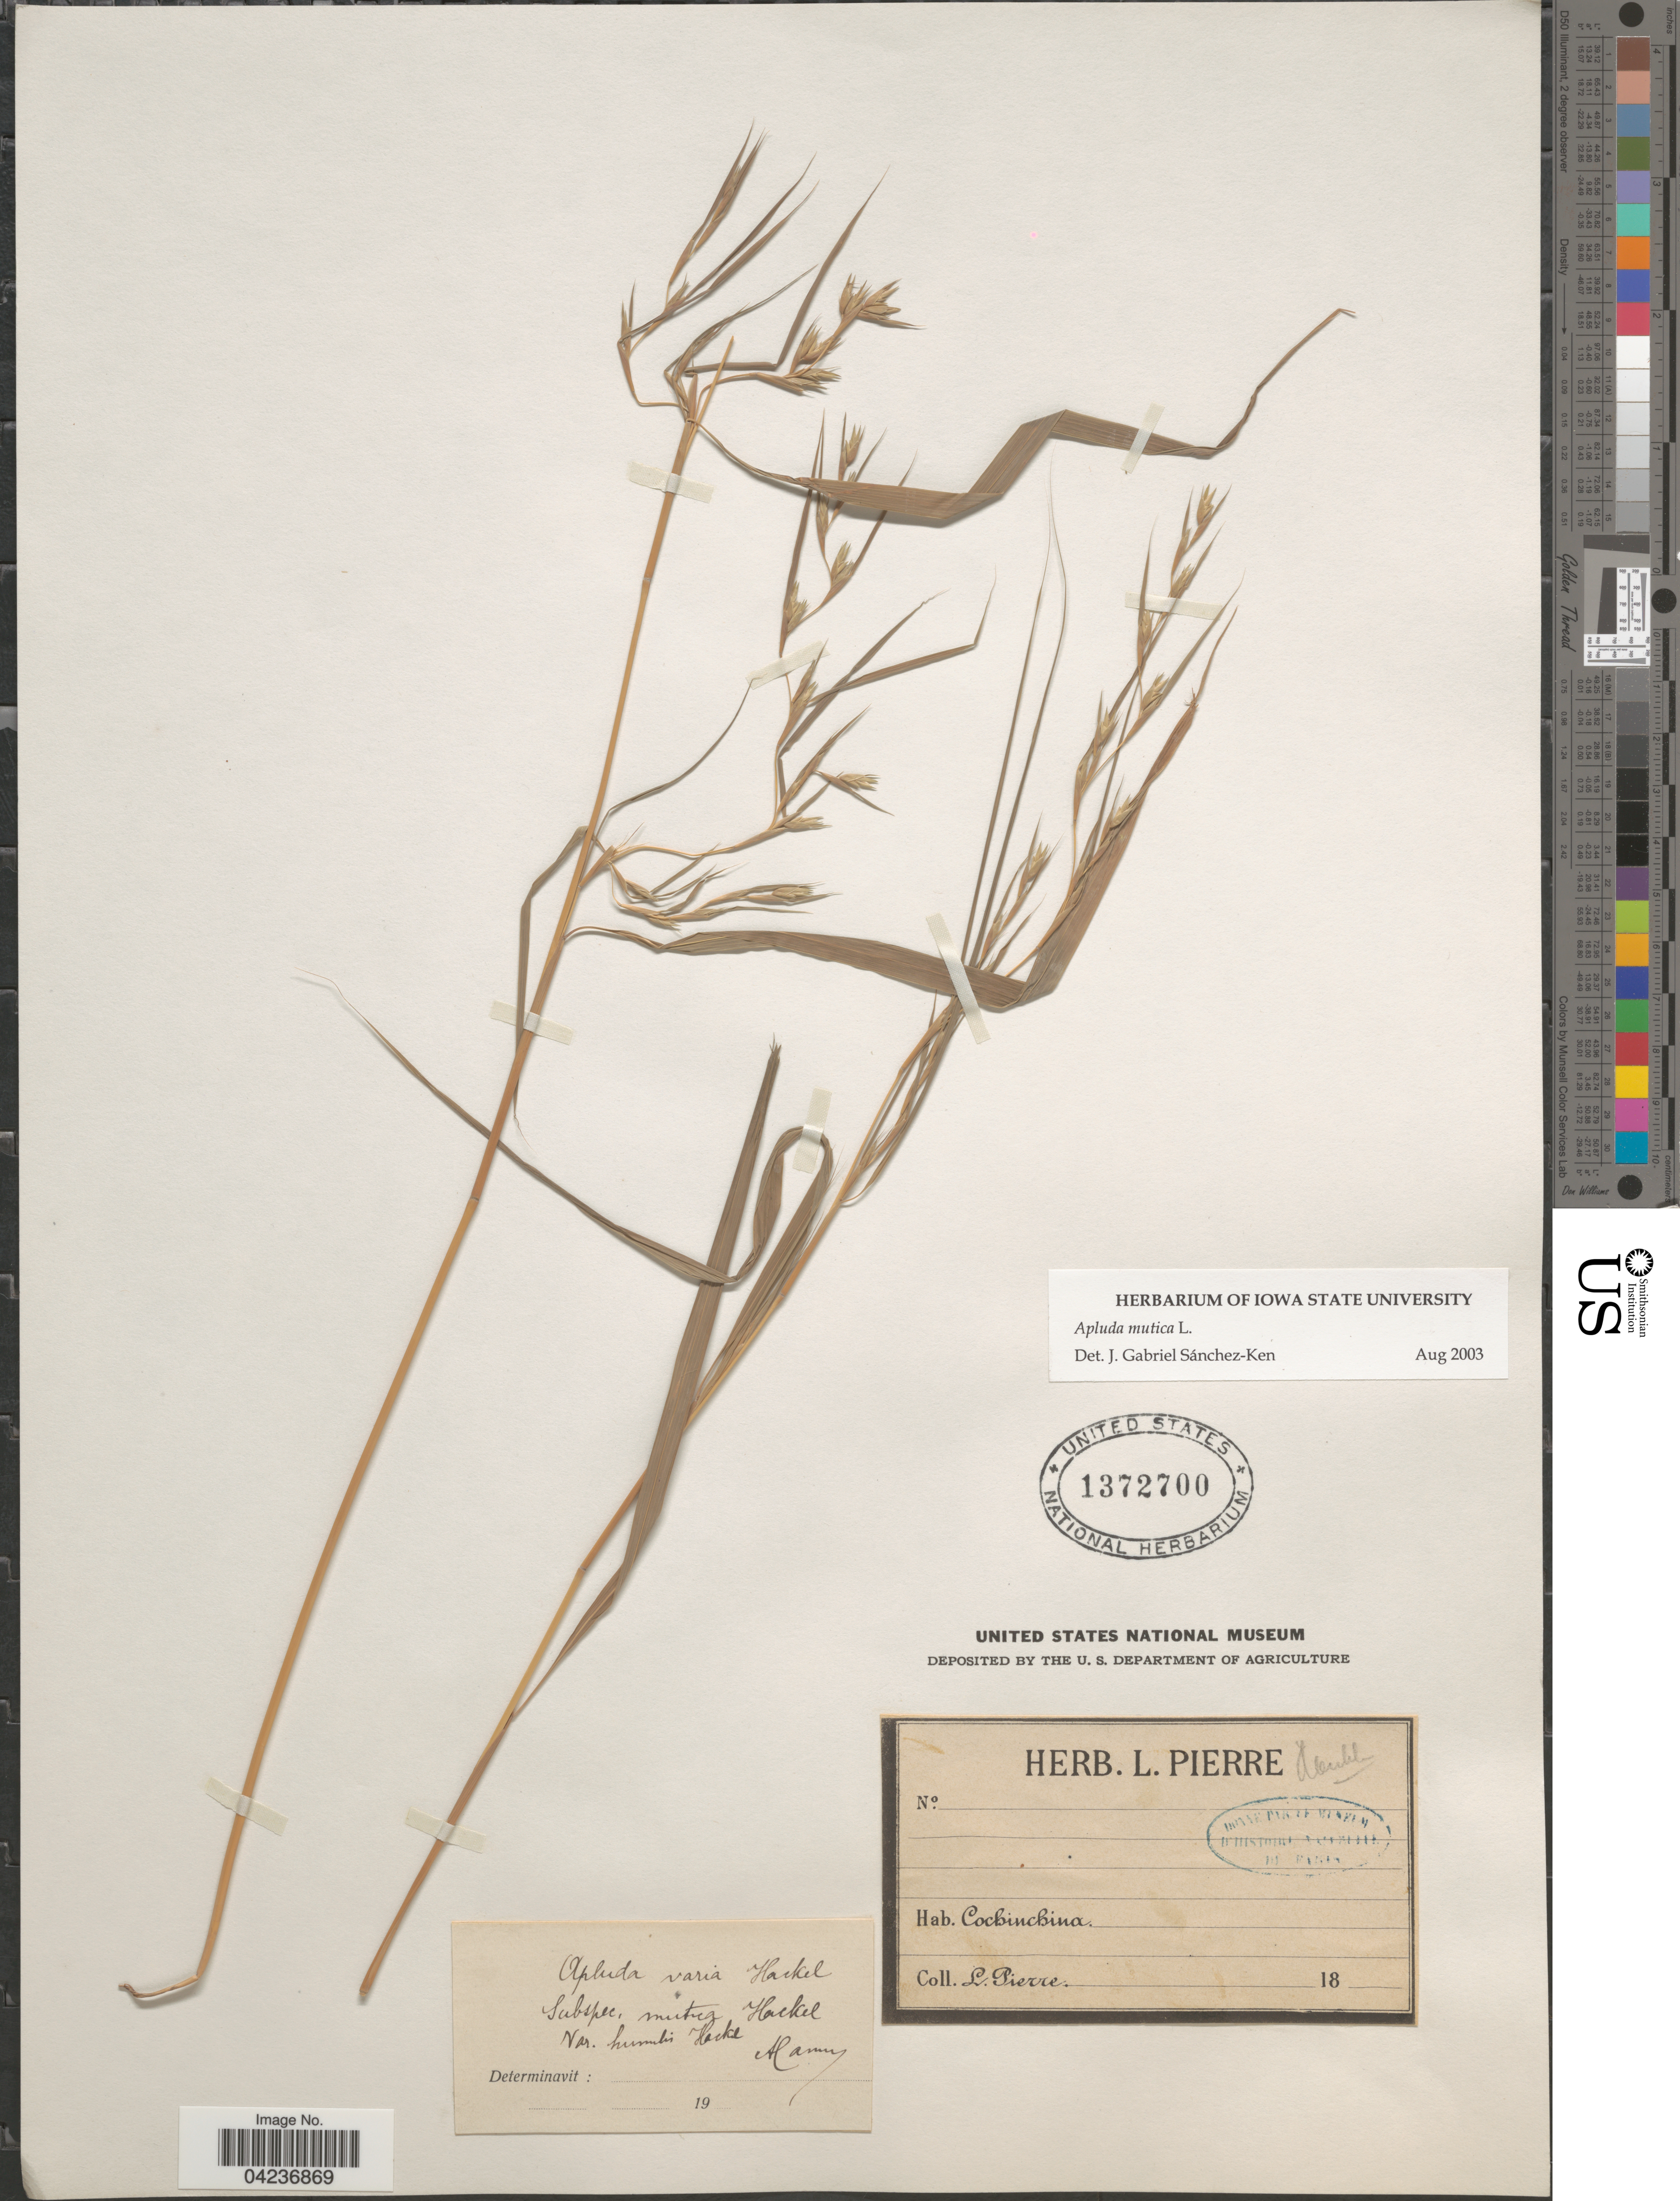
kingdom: Plantae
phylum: Tracheophyta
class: Liliopsida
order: Poales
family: Poaceae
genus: Apluda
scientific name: Apluda mutica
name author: L.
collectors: L. Pierre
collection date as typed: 18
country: Vietnam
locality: Cochinchina.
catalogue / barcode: US 1372700